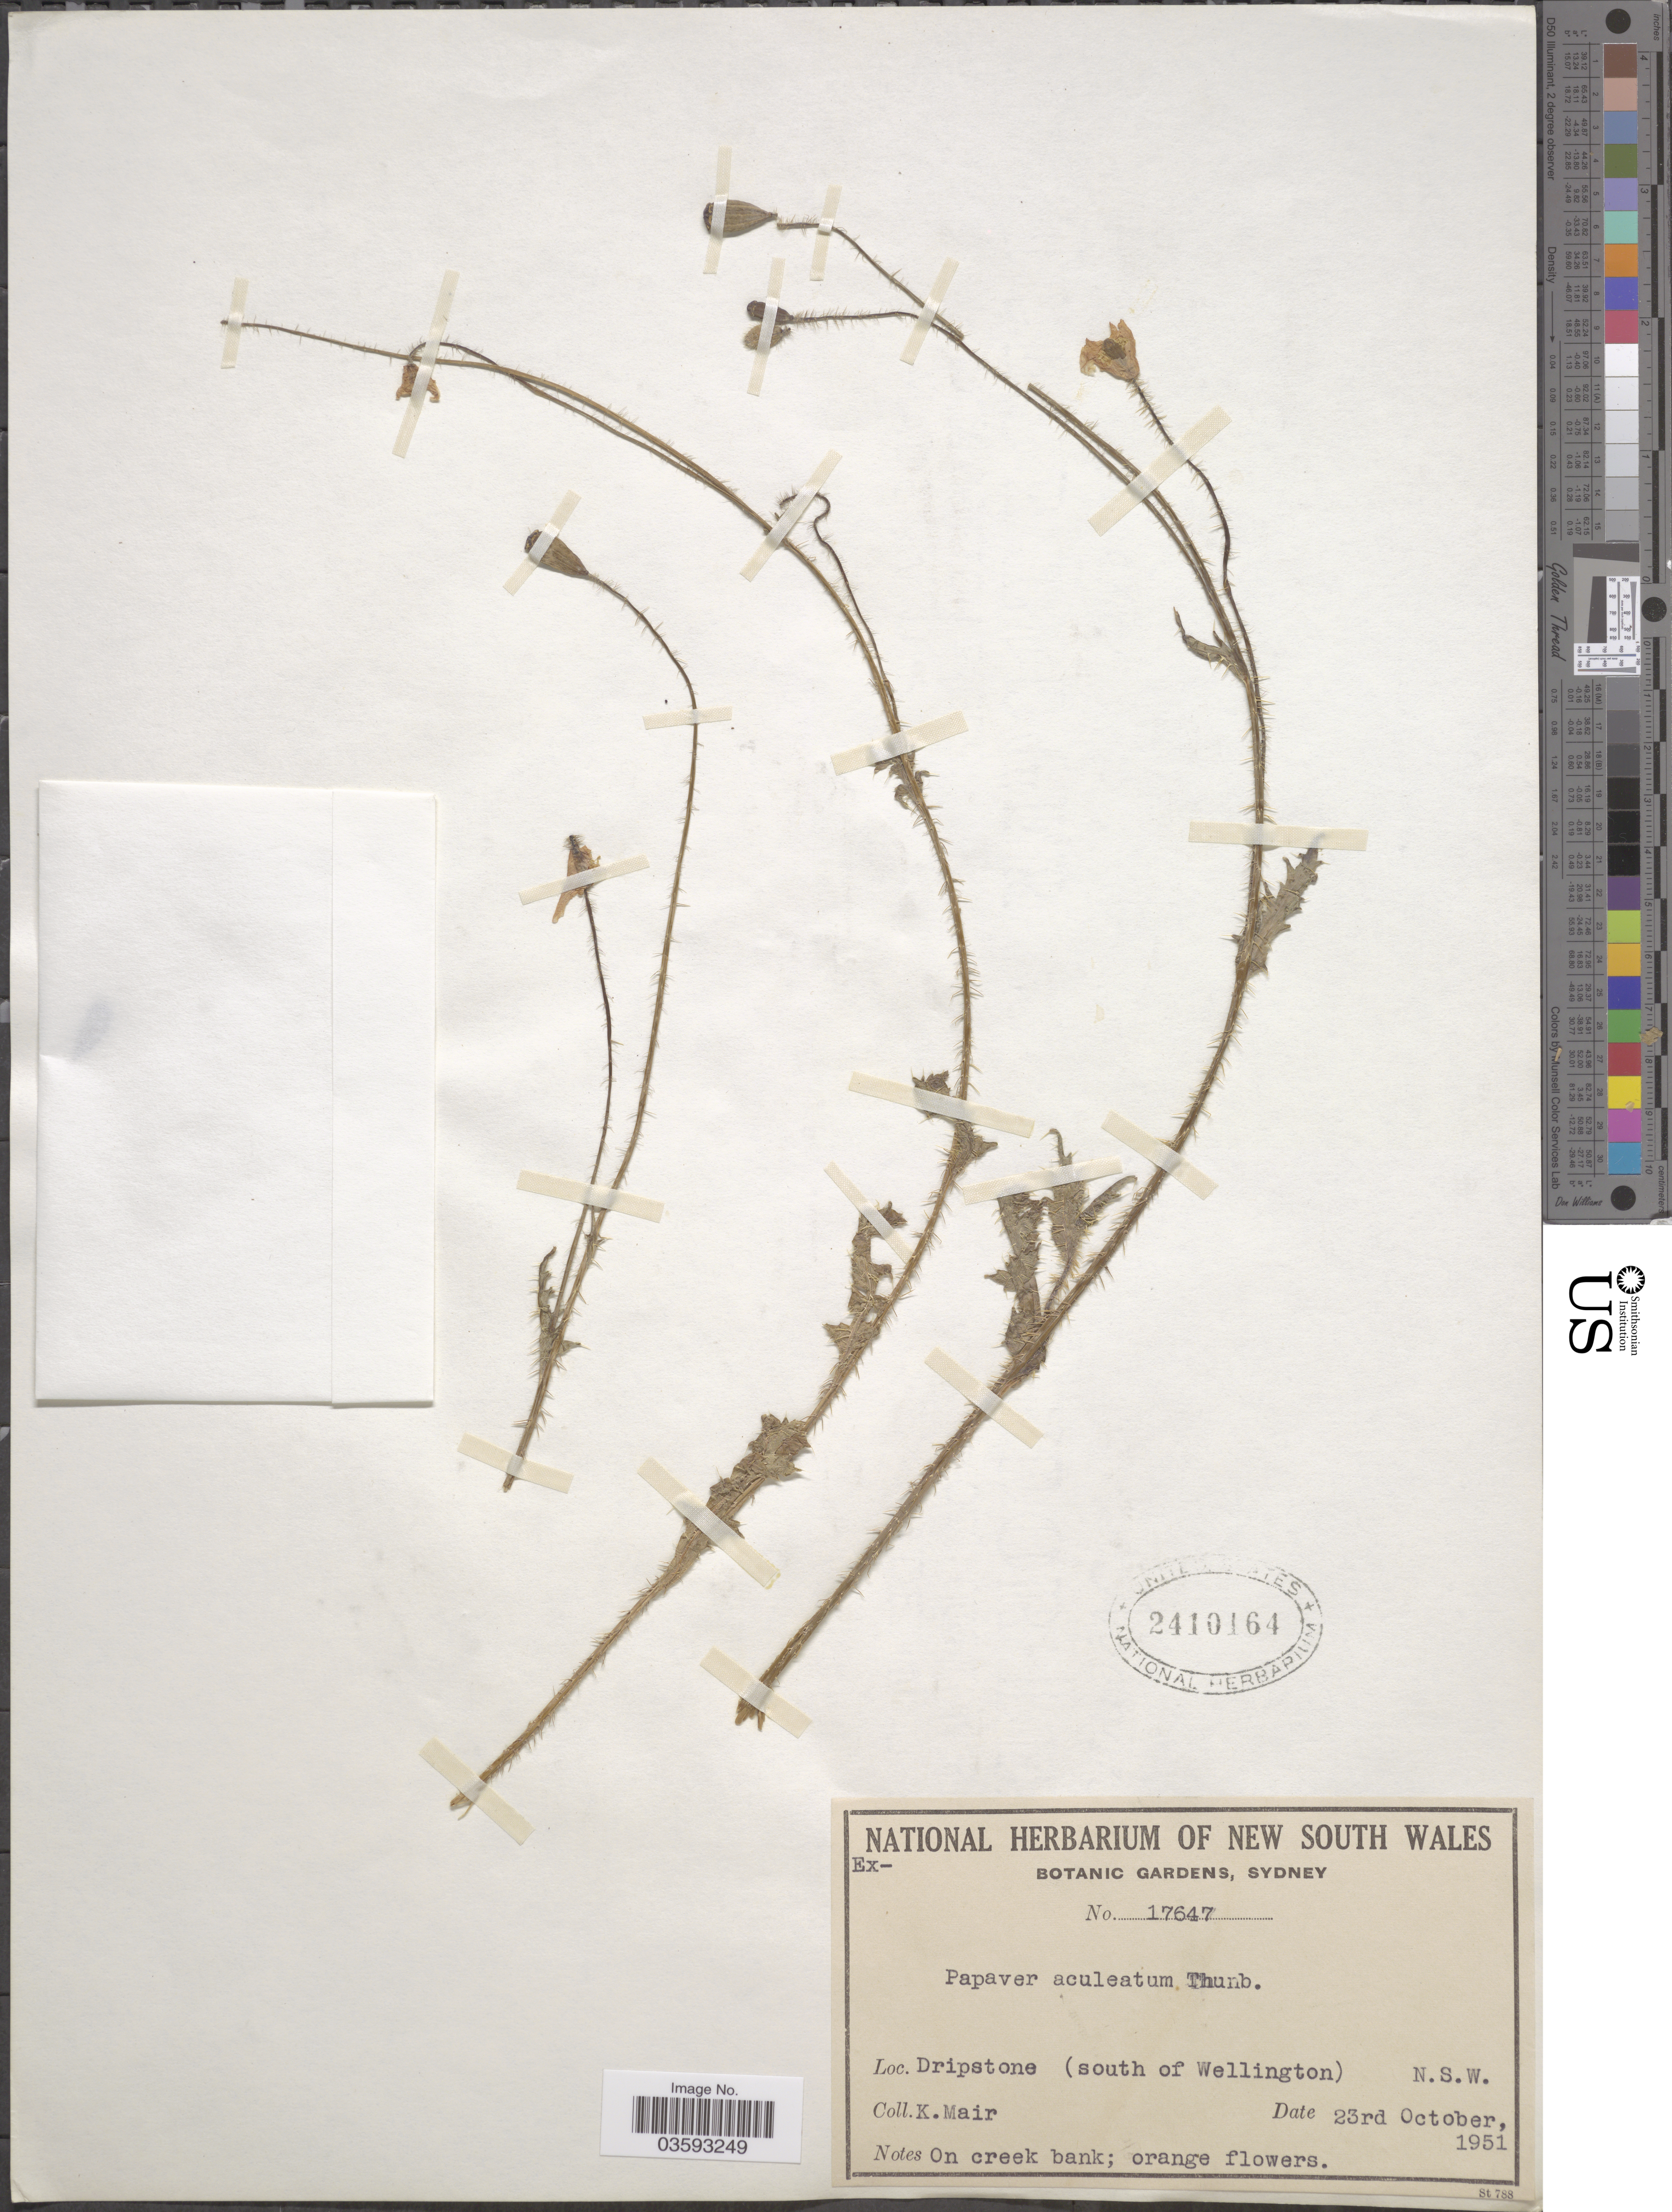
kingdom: Plantae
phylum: Tracheophyta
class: Magnoliopsida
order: Ranunculales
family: Papaveraceae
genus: Papaver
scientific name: Papaver aculeatum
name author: Thunb.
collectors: K. Mair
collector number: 17647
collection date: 1951-10-23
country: Australia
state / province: New South Wales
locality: Dripstone (south of Wellington).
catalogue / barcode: US 2410164